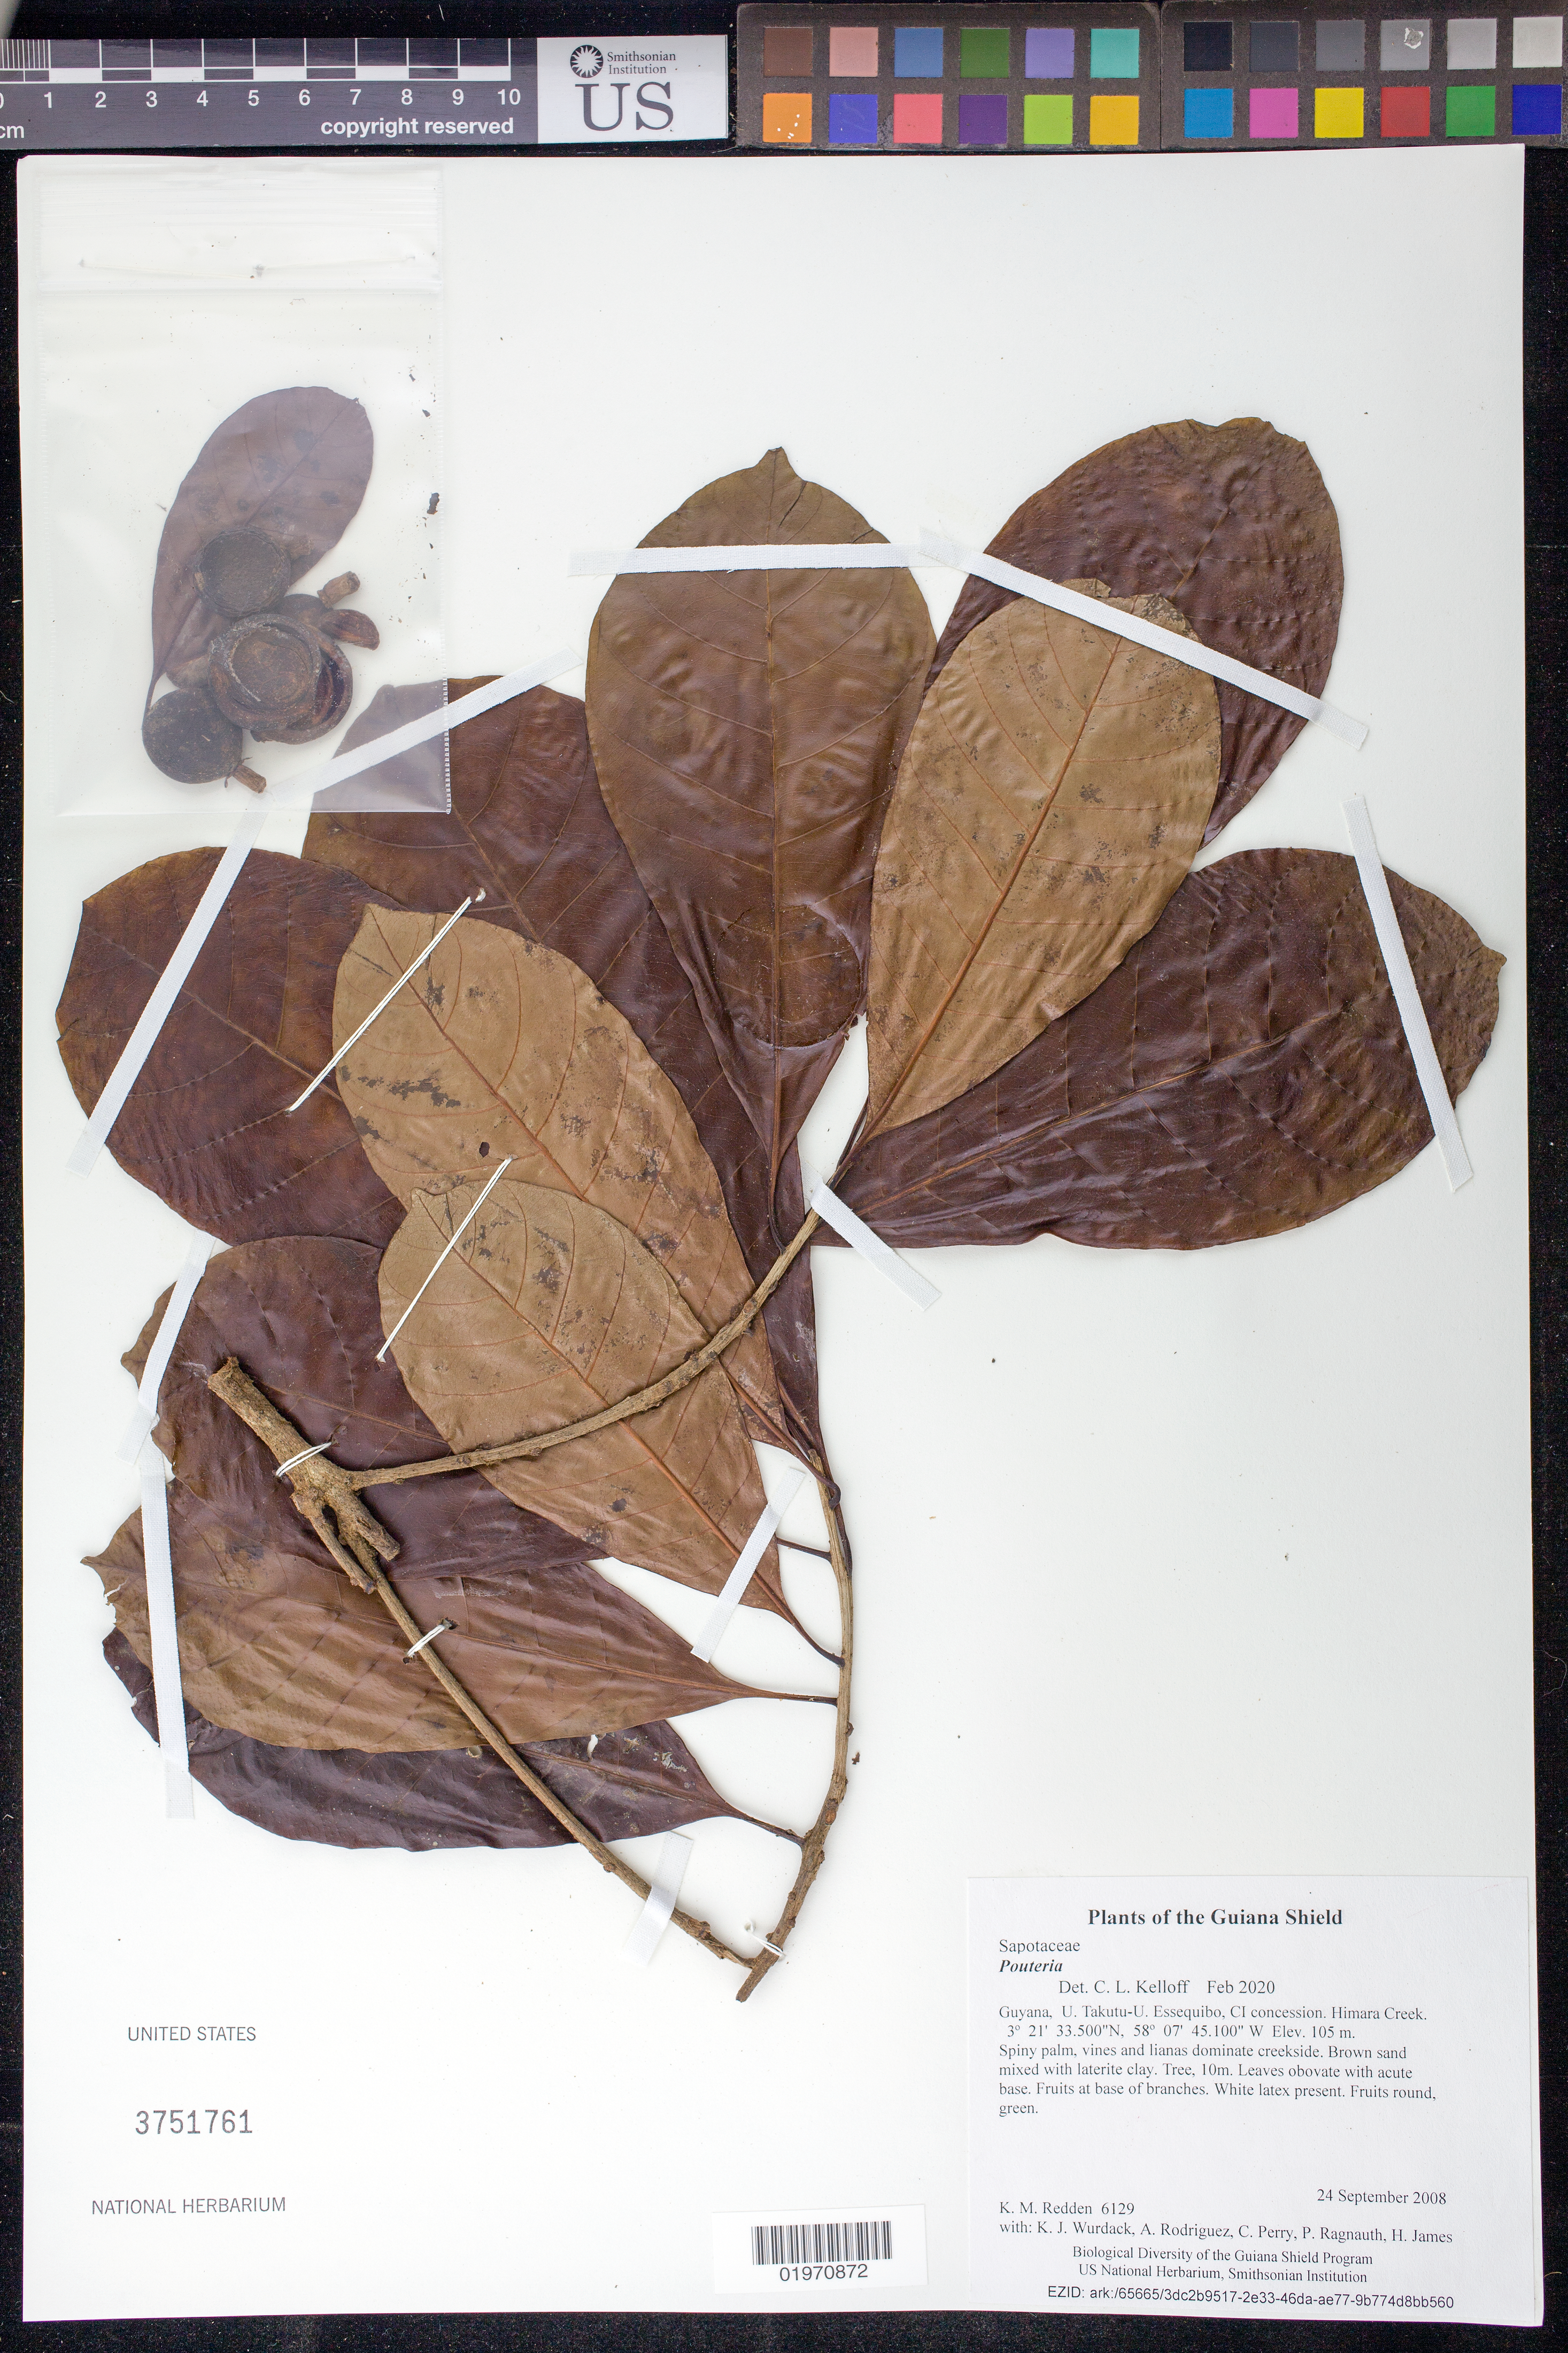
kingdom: Plantae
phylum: Tracheophyta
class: Magnoliopsida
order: Ericales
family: Sapotaceae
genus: Pouteria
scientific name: Pouteria sp.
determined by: Kelloff, C. L.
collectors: K. M. Redden, K. Wurdack, A. Rodriguez, C. Perry, P. Ragnauth, H. James & H. Simon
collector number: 6129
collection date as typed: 24 September 2008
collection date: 2008-09-24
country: Guyana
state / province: U. Takutu-U. Essequibo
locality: CI concession. Himara Creek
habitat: Spiny palm, vines and lianas dominate creekside. Brown sand mixed with laterite clay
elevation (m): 105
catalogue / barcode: US 3751761